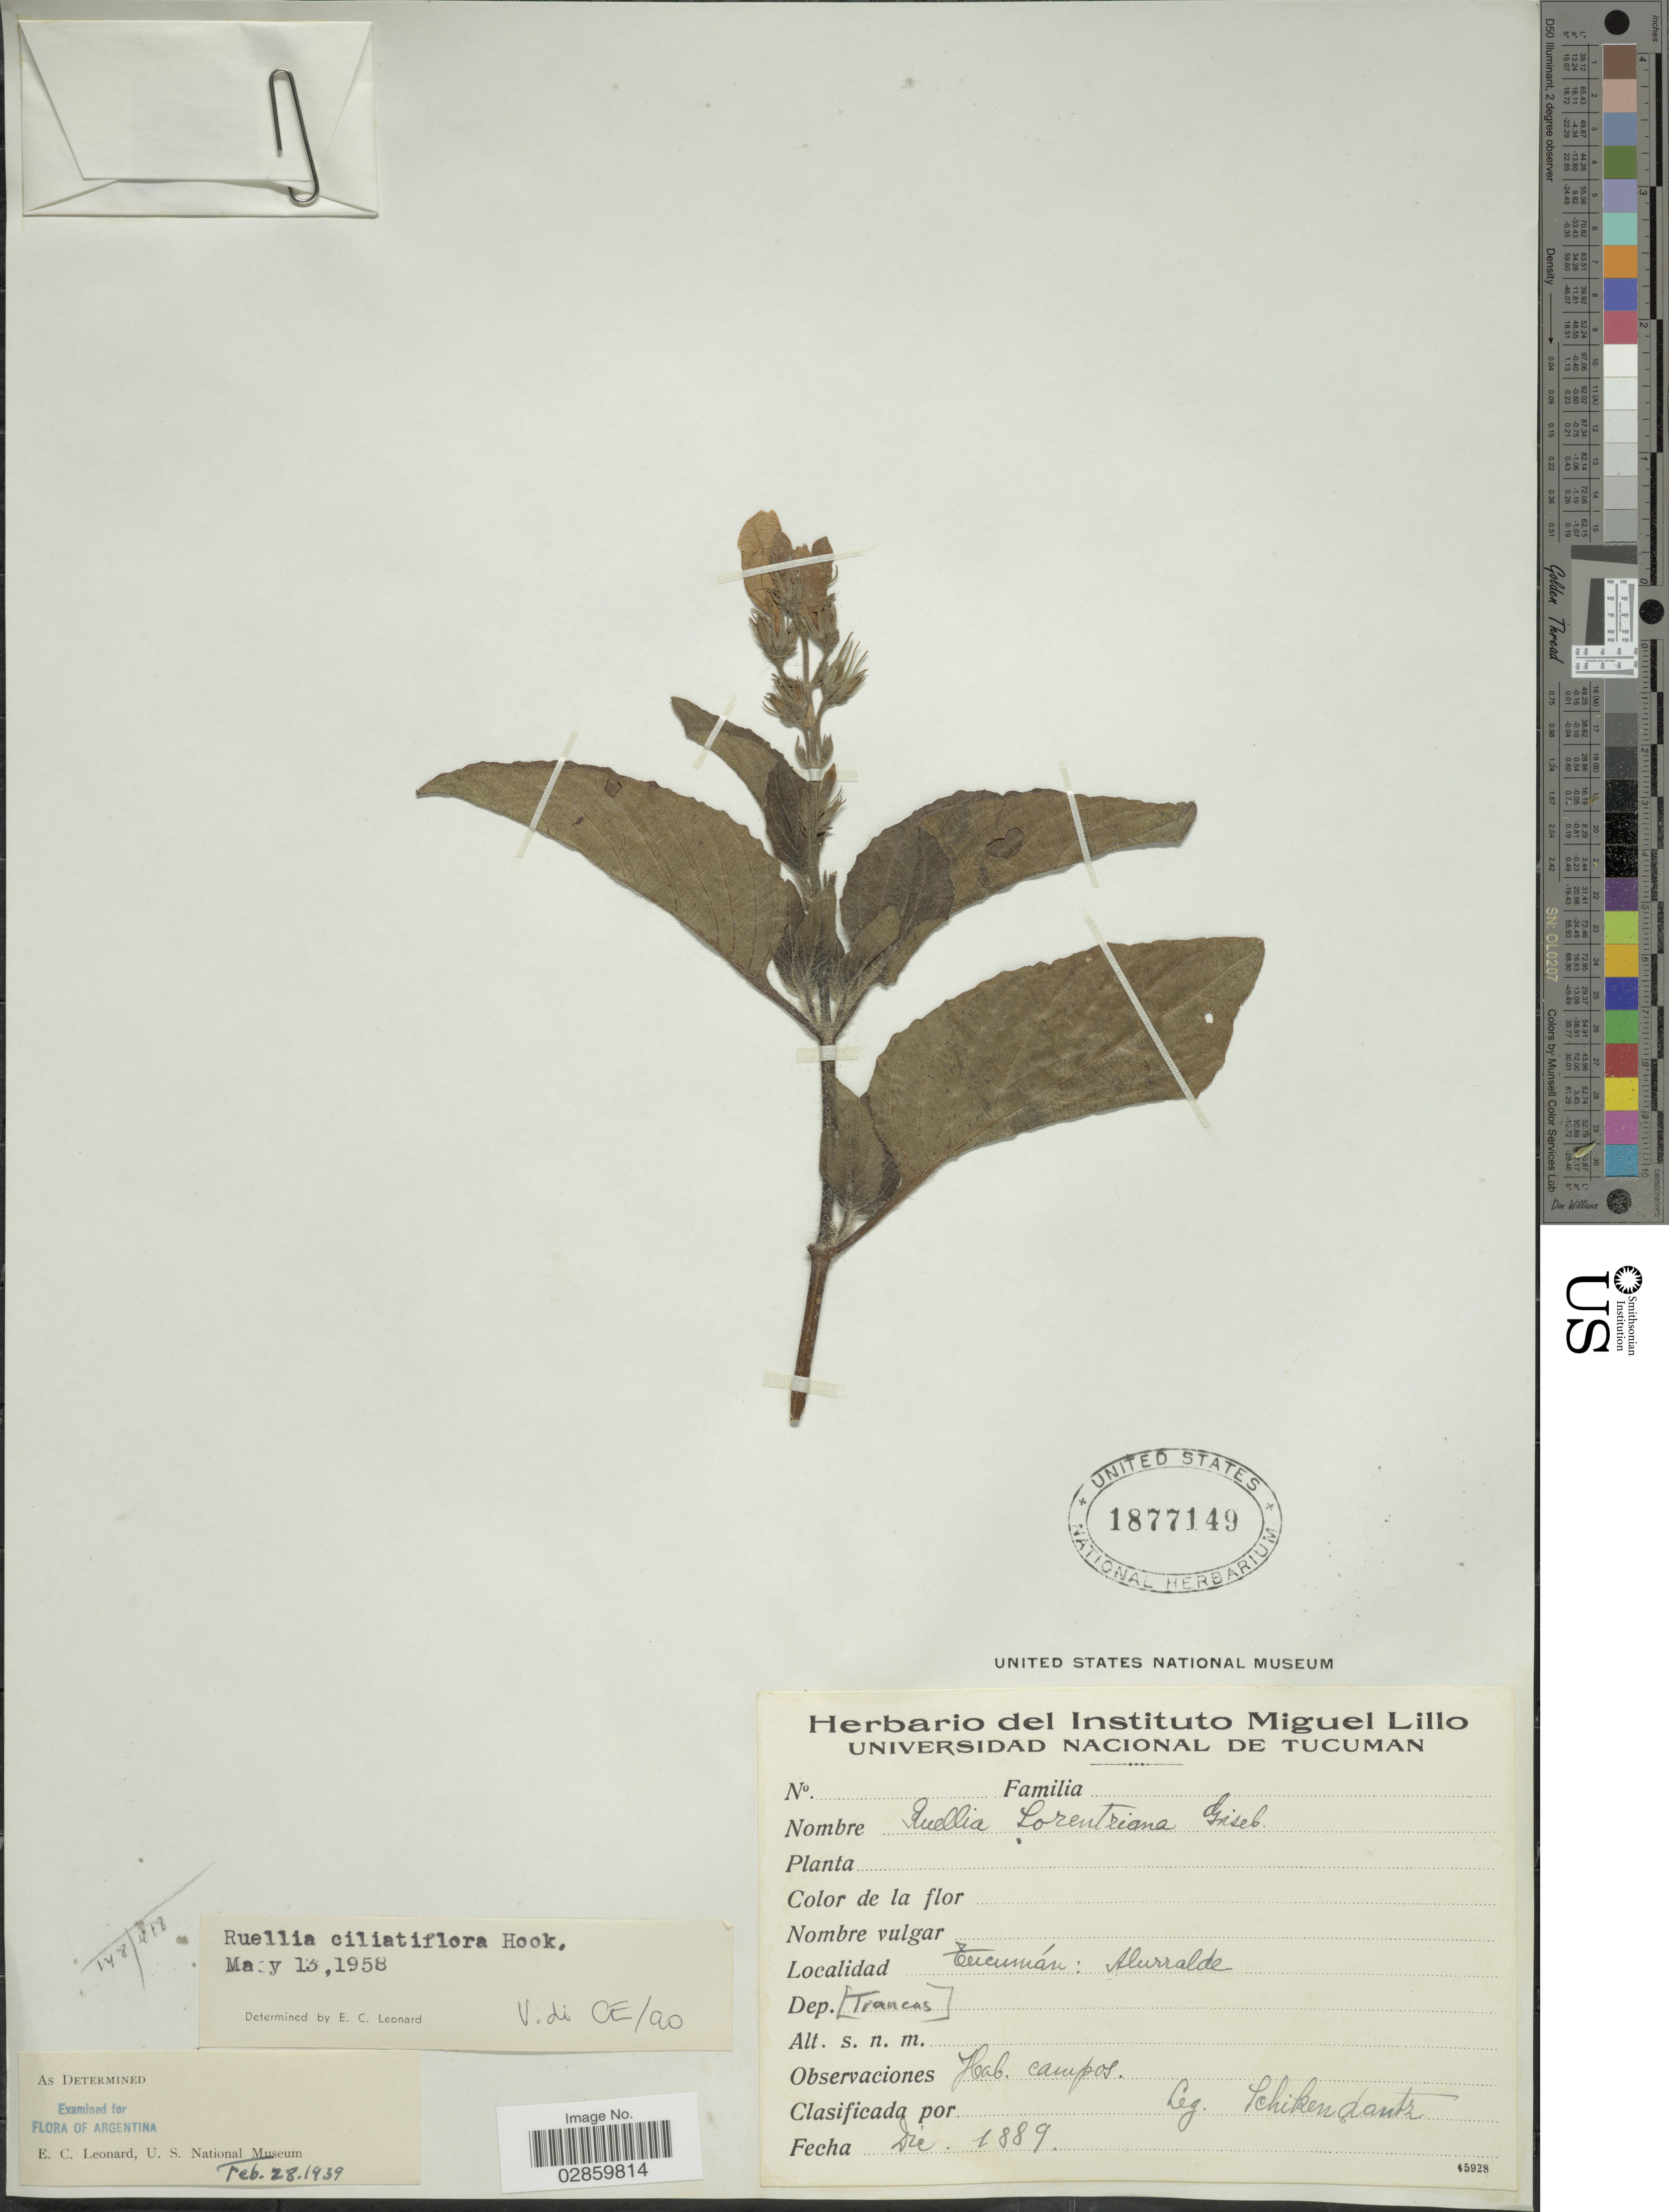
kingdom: Plantae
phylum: Tracheophyta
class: Magnoliopsida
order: Lamiales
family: Acanthaceae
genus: Ruellia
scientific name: Ruellia ciliatiflora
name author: Hook.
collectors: F. Schickendantz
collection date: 1889-12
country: Argentina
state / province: Tucuman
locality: Alluralde. Dep. [Trancas].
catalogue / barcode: US 1877149